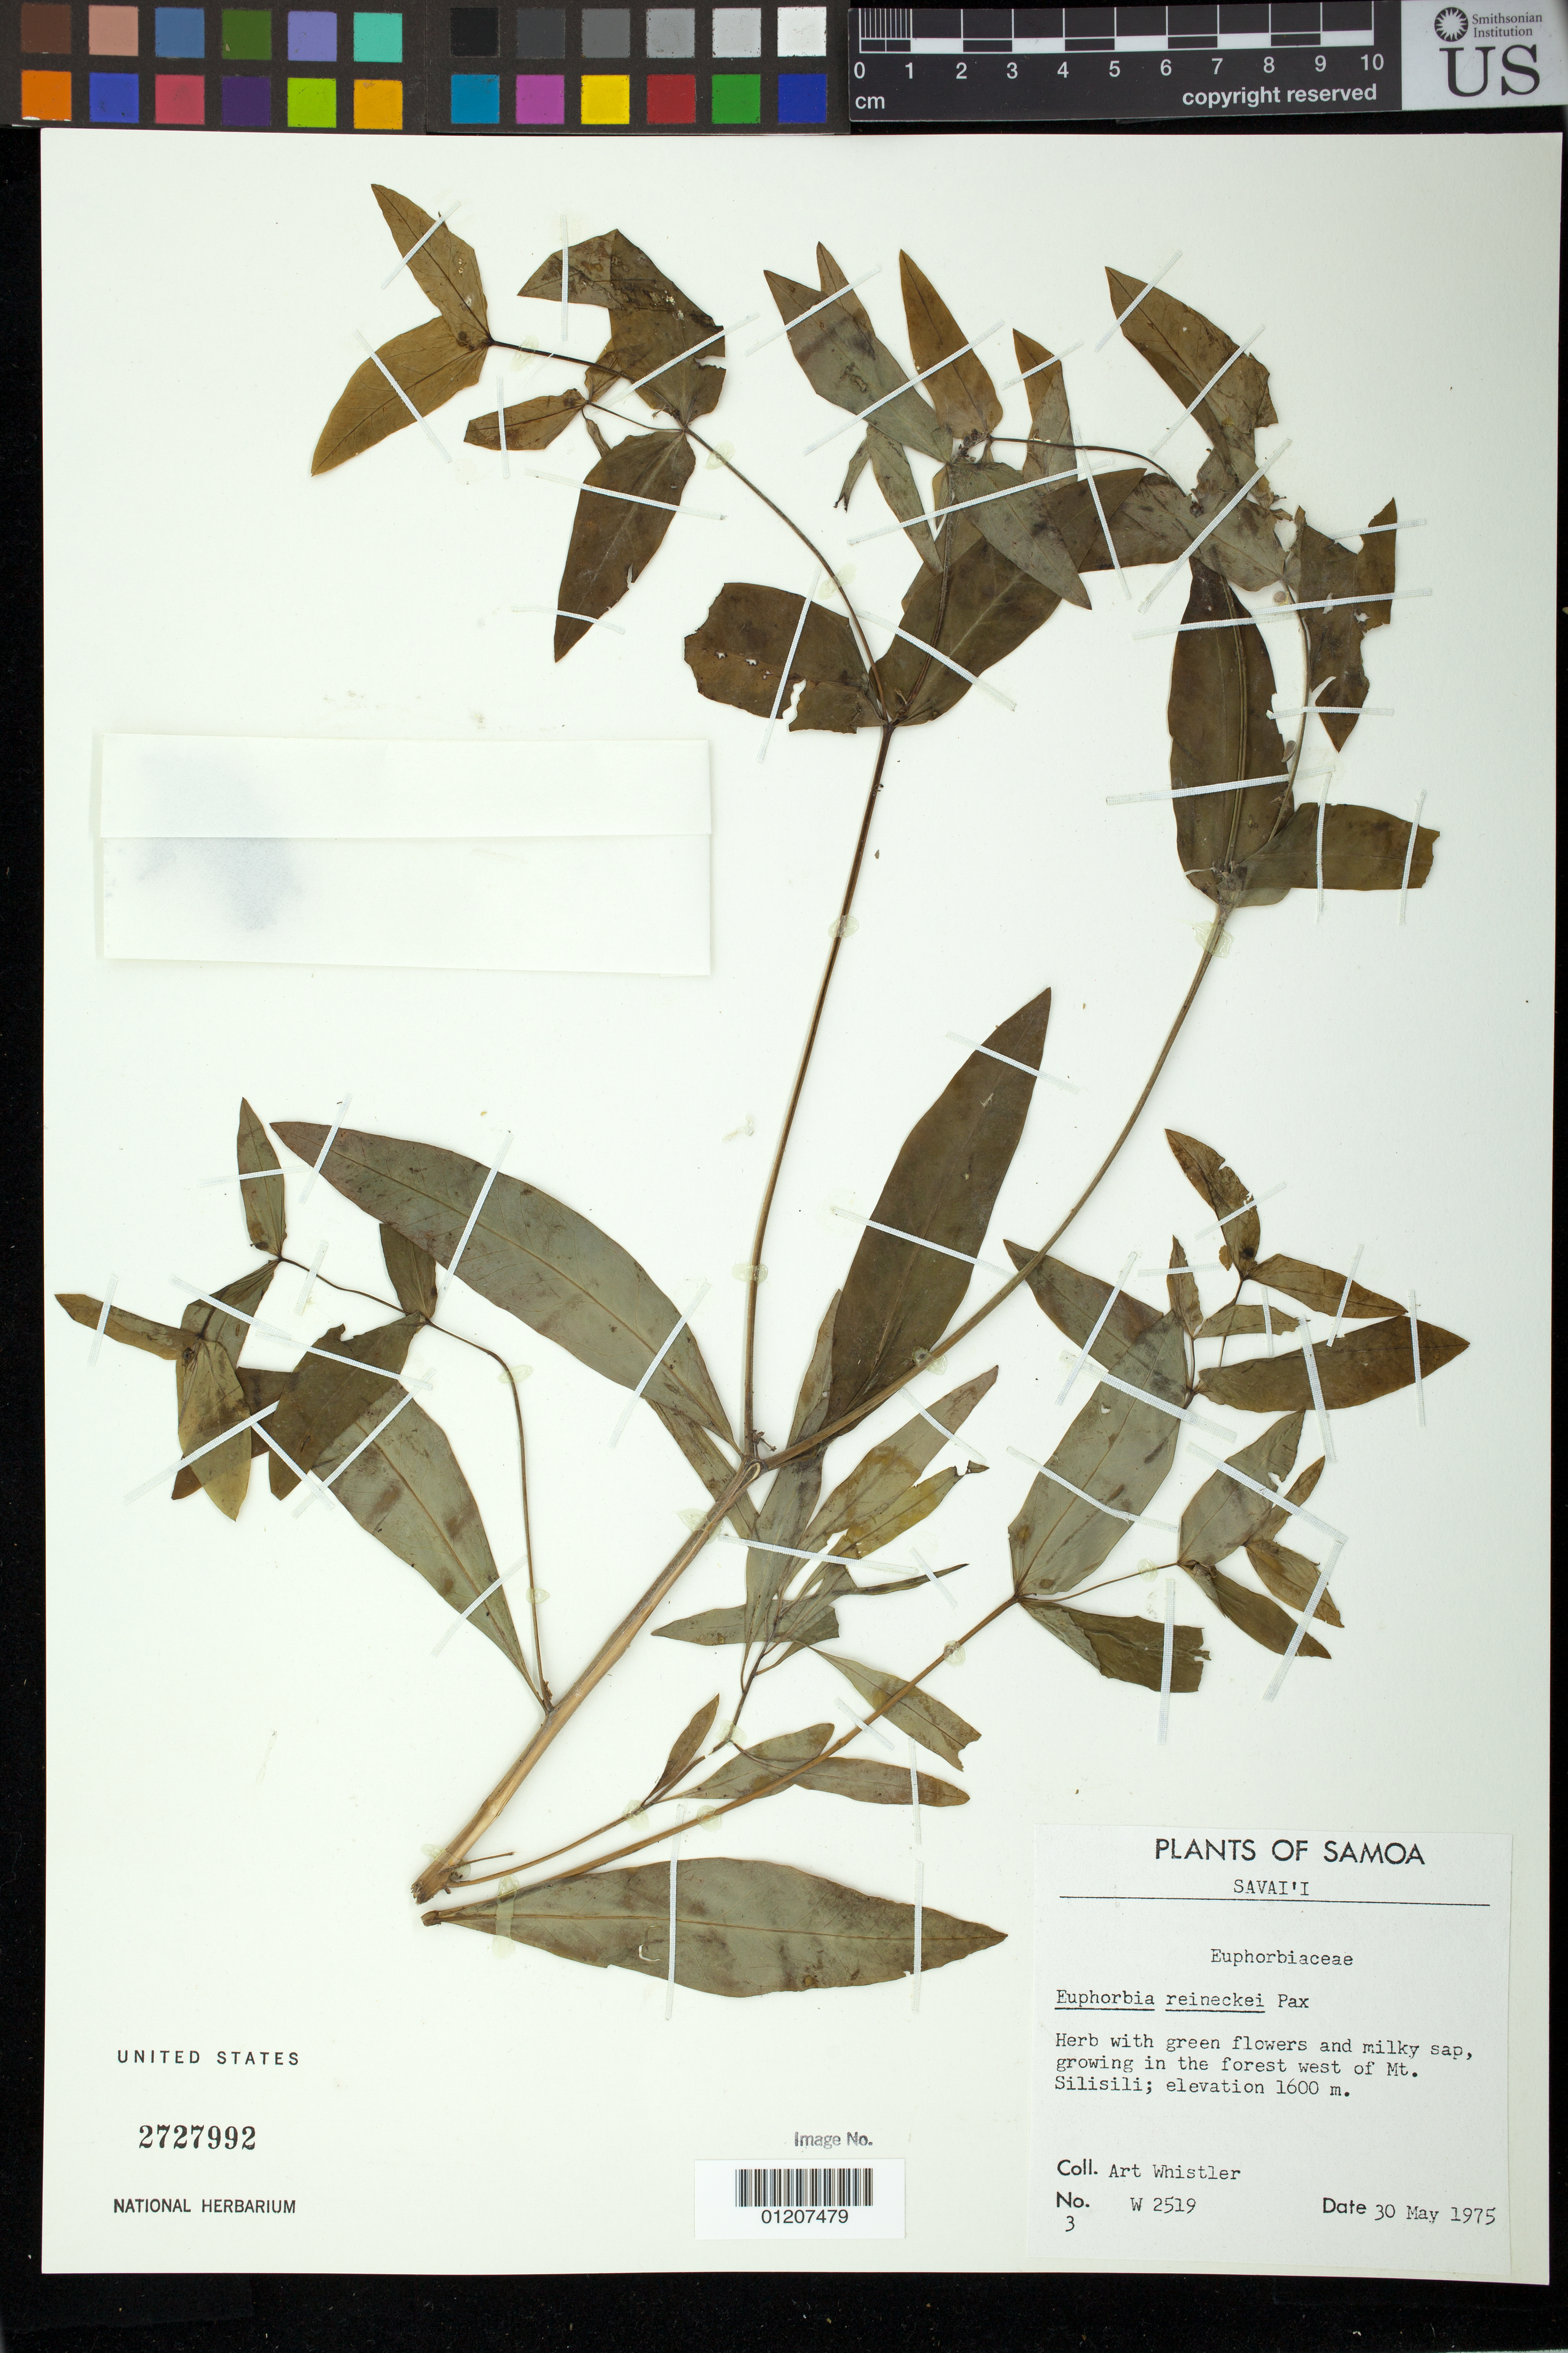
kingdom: Plantae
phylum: Tracheophyta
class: Magnoliopsida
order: Malpighiales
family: Euphorbiaceae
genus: Euphorbia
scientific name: Euphorbia reineckei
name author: Pax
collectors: A. Whistler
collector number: W 2519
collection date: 1975-05-30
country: Samoa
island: Savai'i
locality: Growing in the forest west of Mt. Silisili.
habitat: Forest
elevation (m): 1600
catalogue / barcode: US 2727992